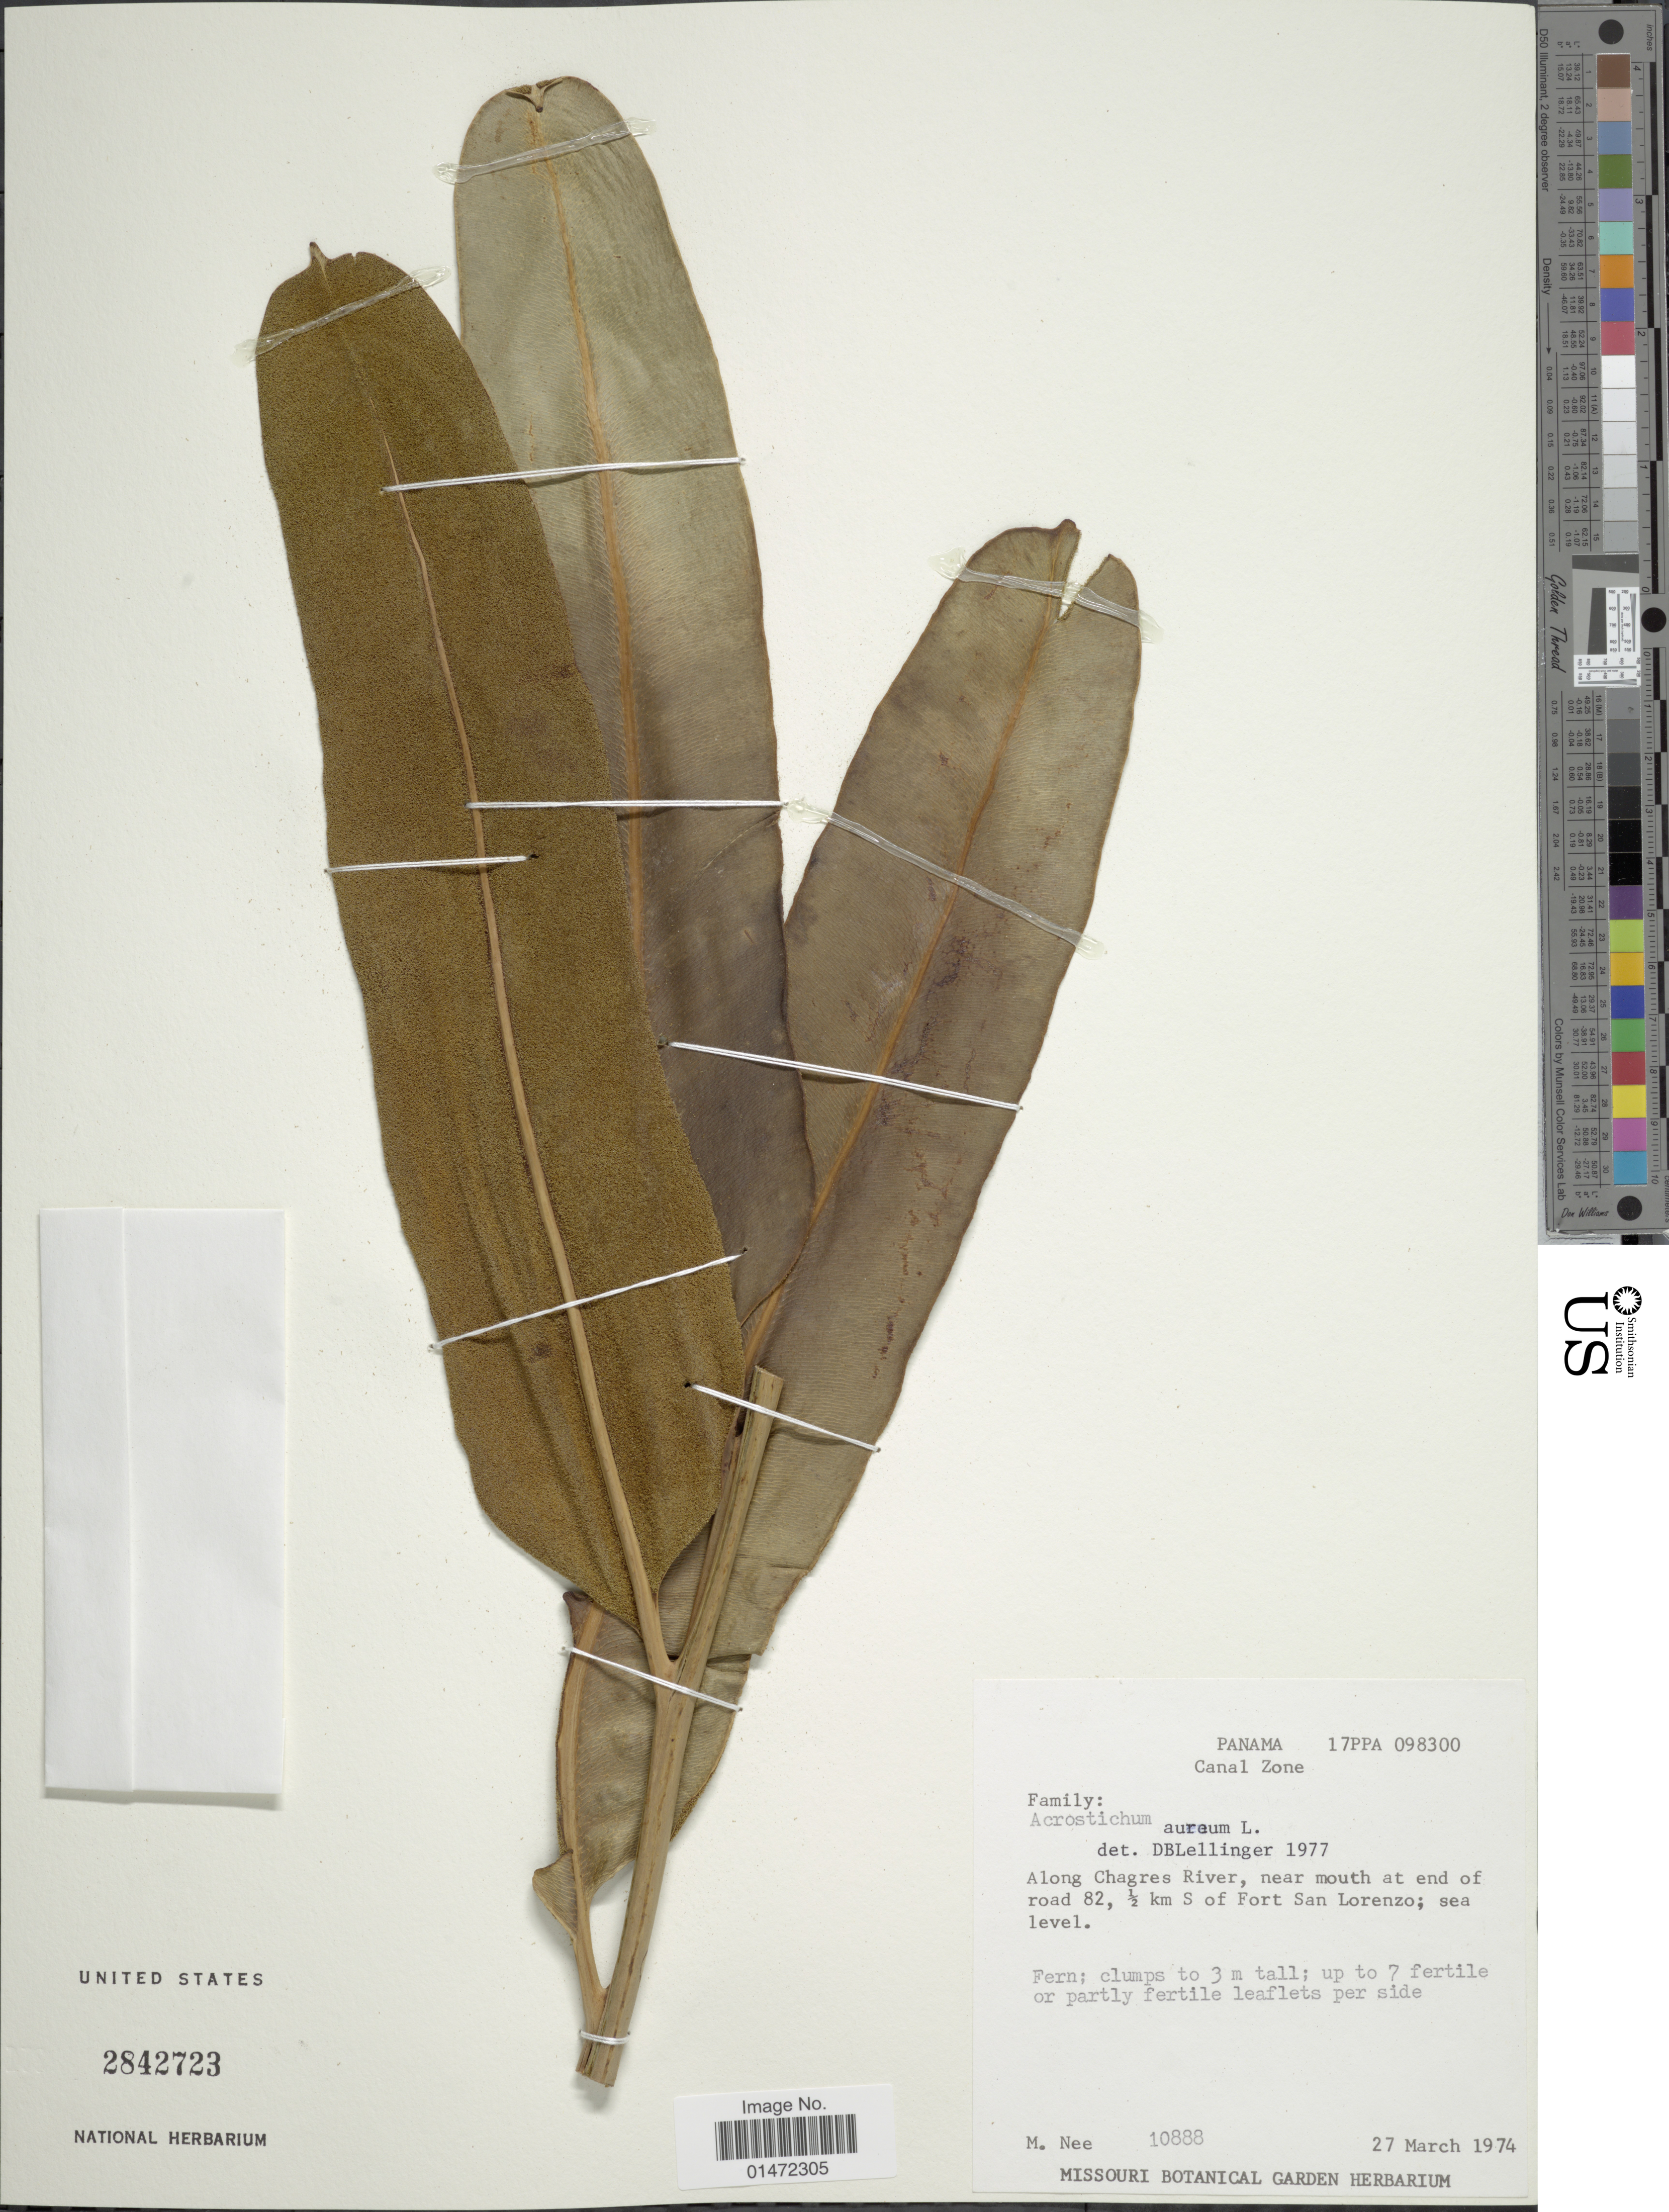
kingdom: Plantae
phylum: Tracheophyta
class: Polypodiopsida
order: Polypodiales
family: Pteridaceae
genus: Acrostichum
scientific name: Acrostichum aureum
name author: L.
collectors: M. Nee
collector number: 10888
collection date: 1974-03-27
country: Panama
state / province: Colón / Panamá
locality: Canal Zone. Along Chagres River, near mouth at end of road 82, ½ km S of Fort San Lorenzo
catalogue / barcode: US 2842723